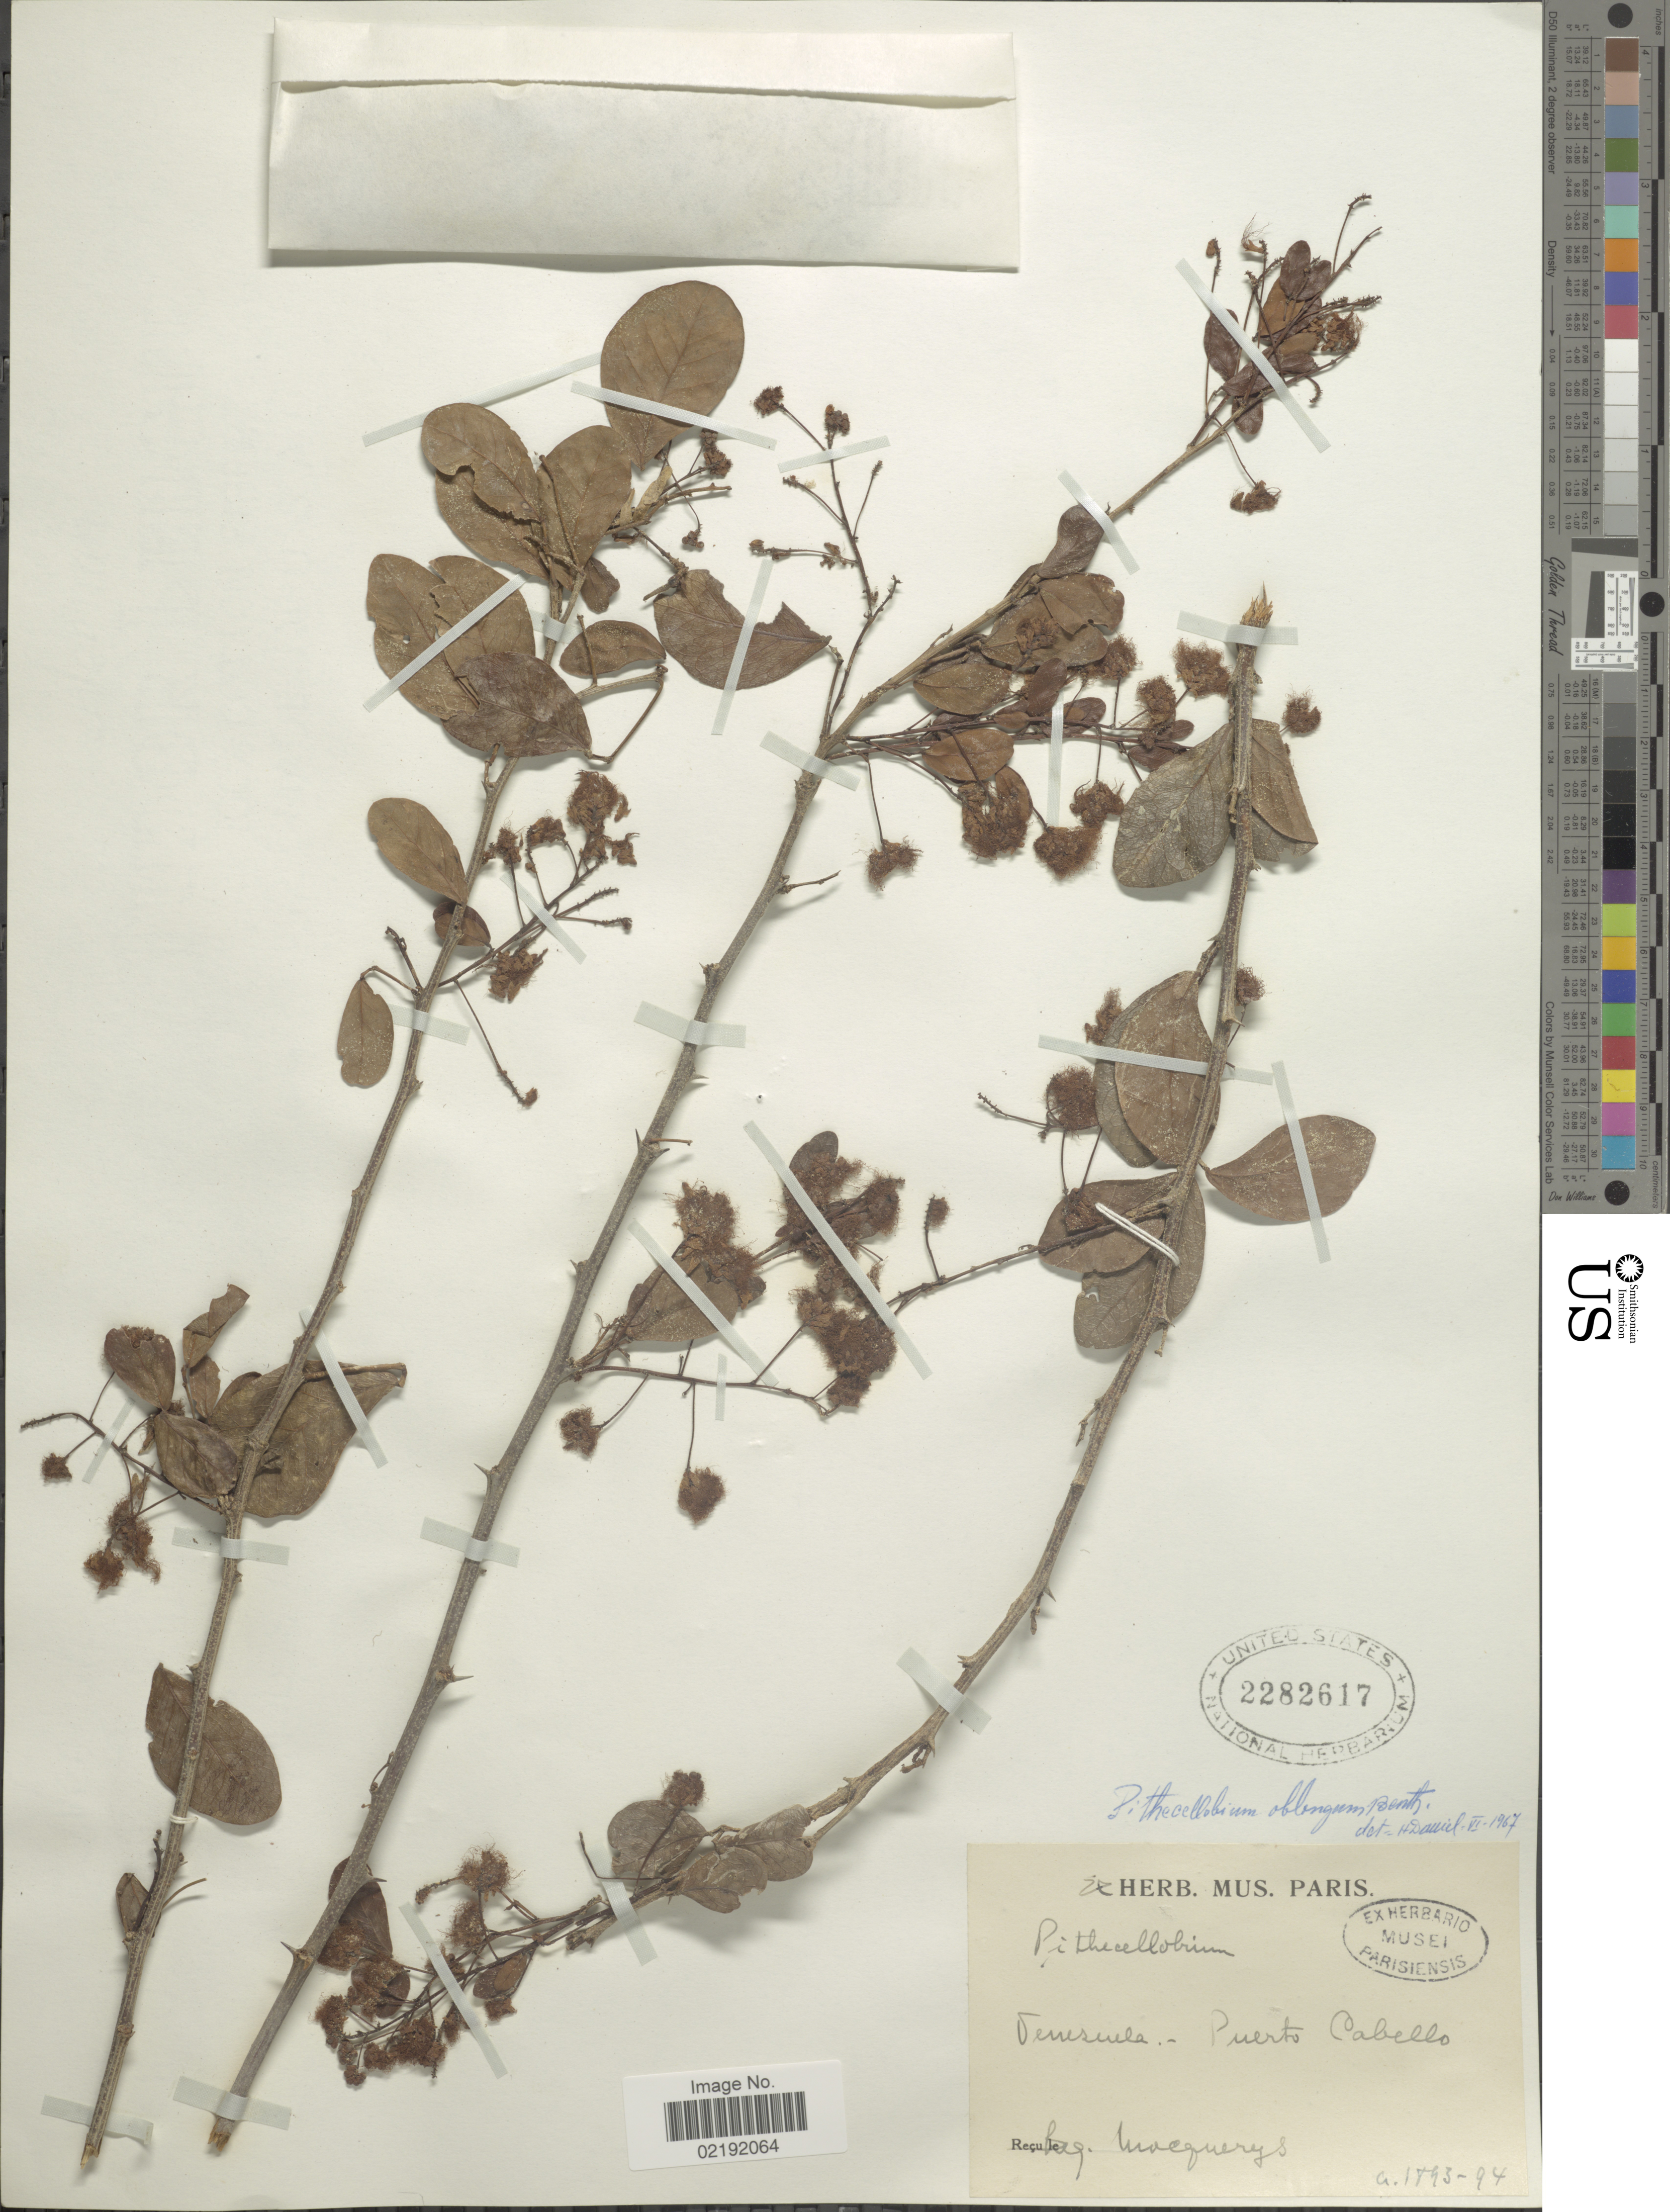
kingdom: Plantae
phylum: Tracheophyta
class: Magnoliopsida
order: Fabales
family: Fabaceae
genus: Pithecellobium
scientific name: Pithecellobium oblongum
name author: Benth.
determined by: Daniel, H.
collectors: A. Mocquerys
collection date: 1893/1894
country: Venezuela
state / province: Carabobo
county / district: Puerto Cabello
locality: Puerto Cabello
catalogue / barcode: US 2282617